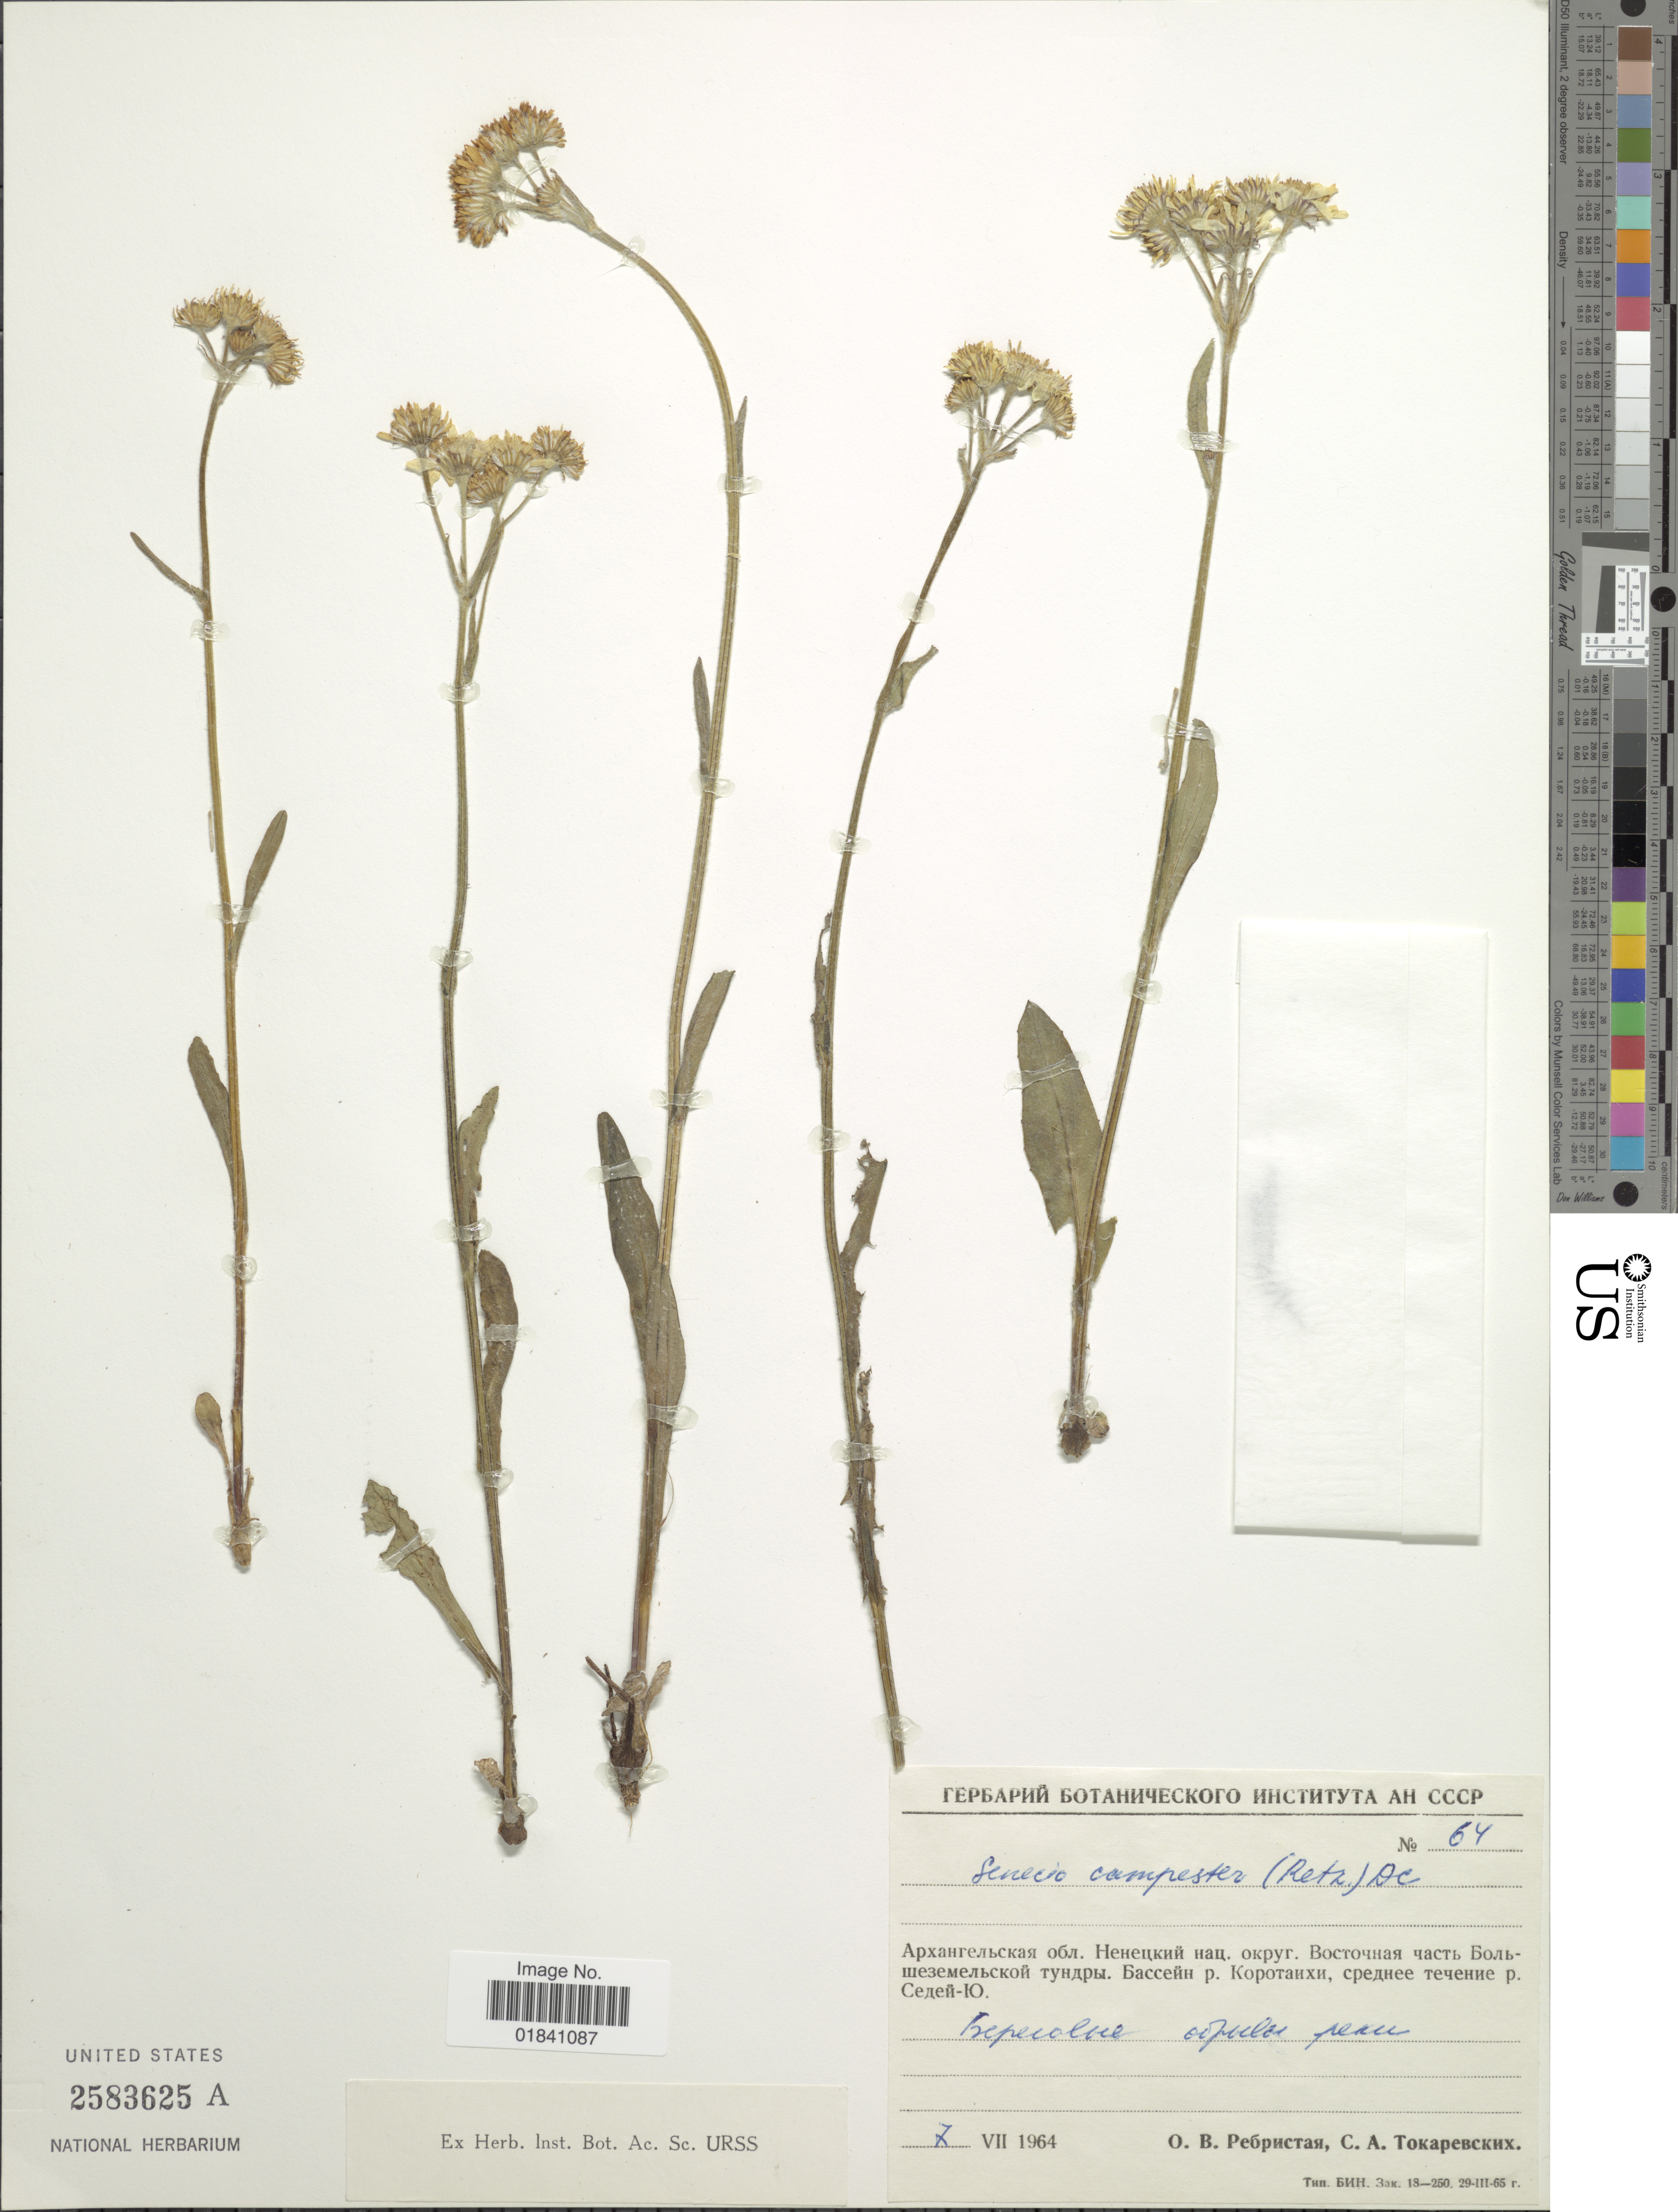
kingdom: Plantae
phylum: Tracheophyta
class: Magnoliopsida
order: Asterales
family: Asteraceae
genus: Senecio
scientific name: Senecio campestris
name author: DC.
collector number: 64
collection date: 1964-06-07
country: U.S.S.R.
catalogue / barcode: US 2583625A